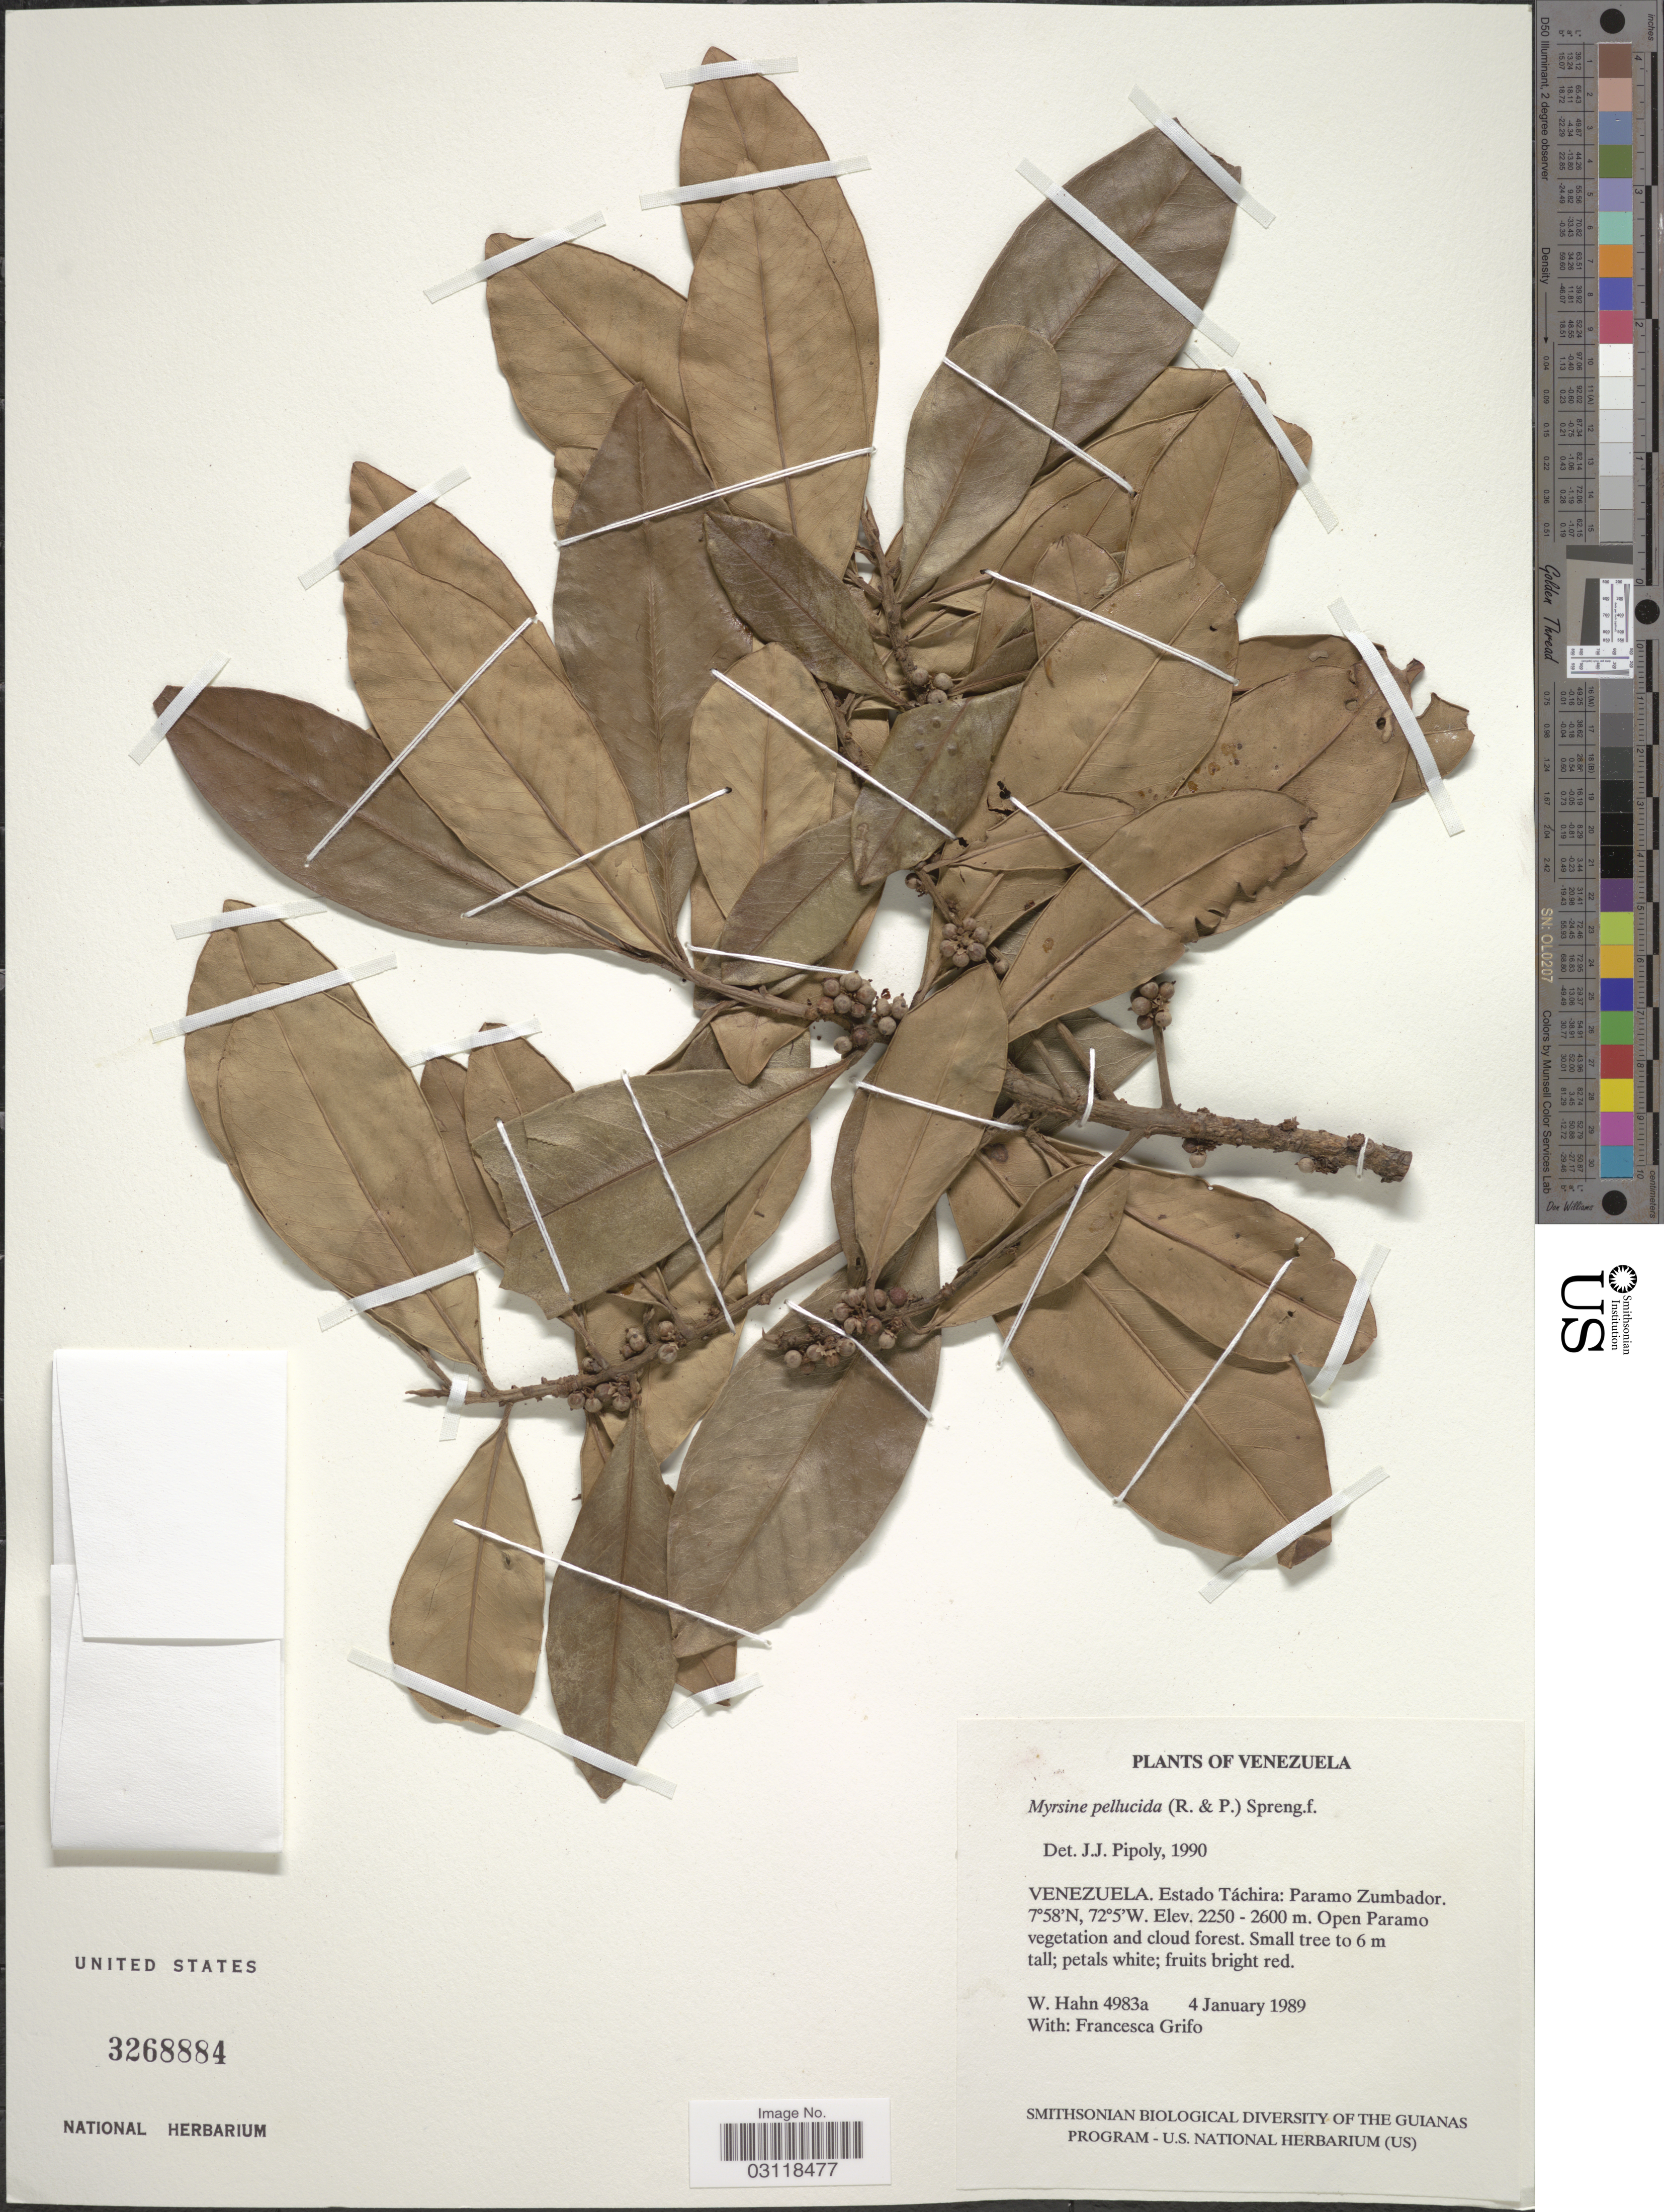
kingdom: Plantae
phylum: Tracheophyta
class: Magnoliopsida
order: Ericales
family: Primulaceae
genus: Rapanea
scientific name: Rapanea pellucida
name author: (Ruiz & Pav.) Mez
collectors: W. Hahn & F. Grifo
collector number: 4983a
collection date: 1989-01-04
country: Venezuela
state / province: Tachira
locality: Estado Táchira: Paramo Zumbador.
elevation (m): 2250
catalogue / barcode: US 3268884